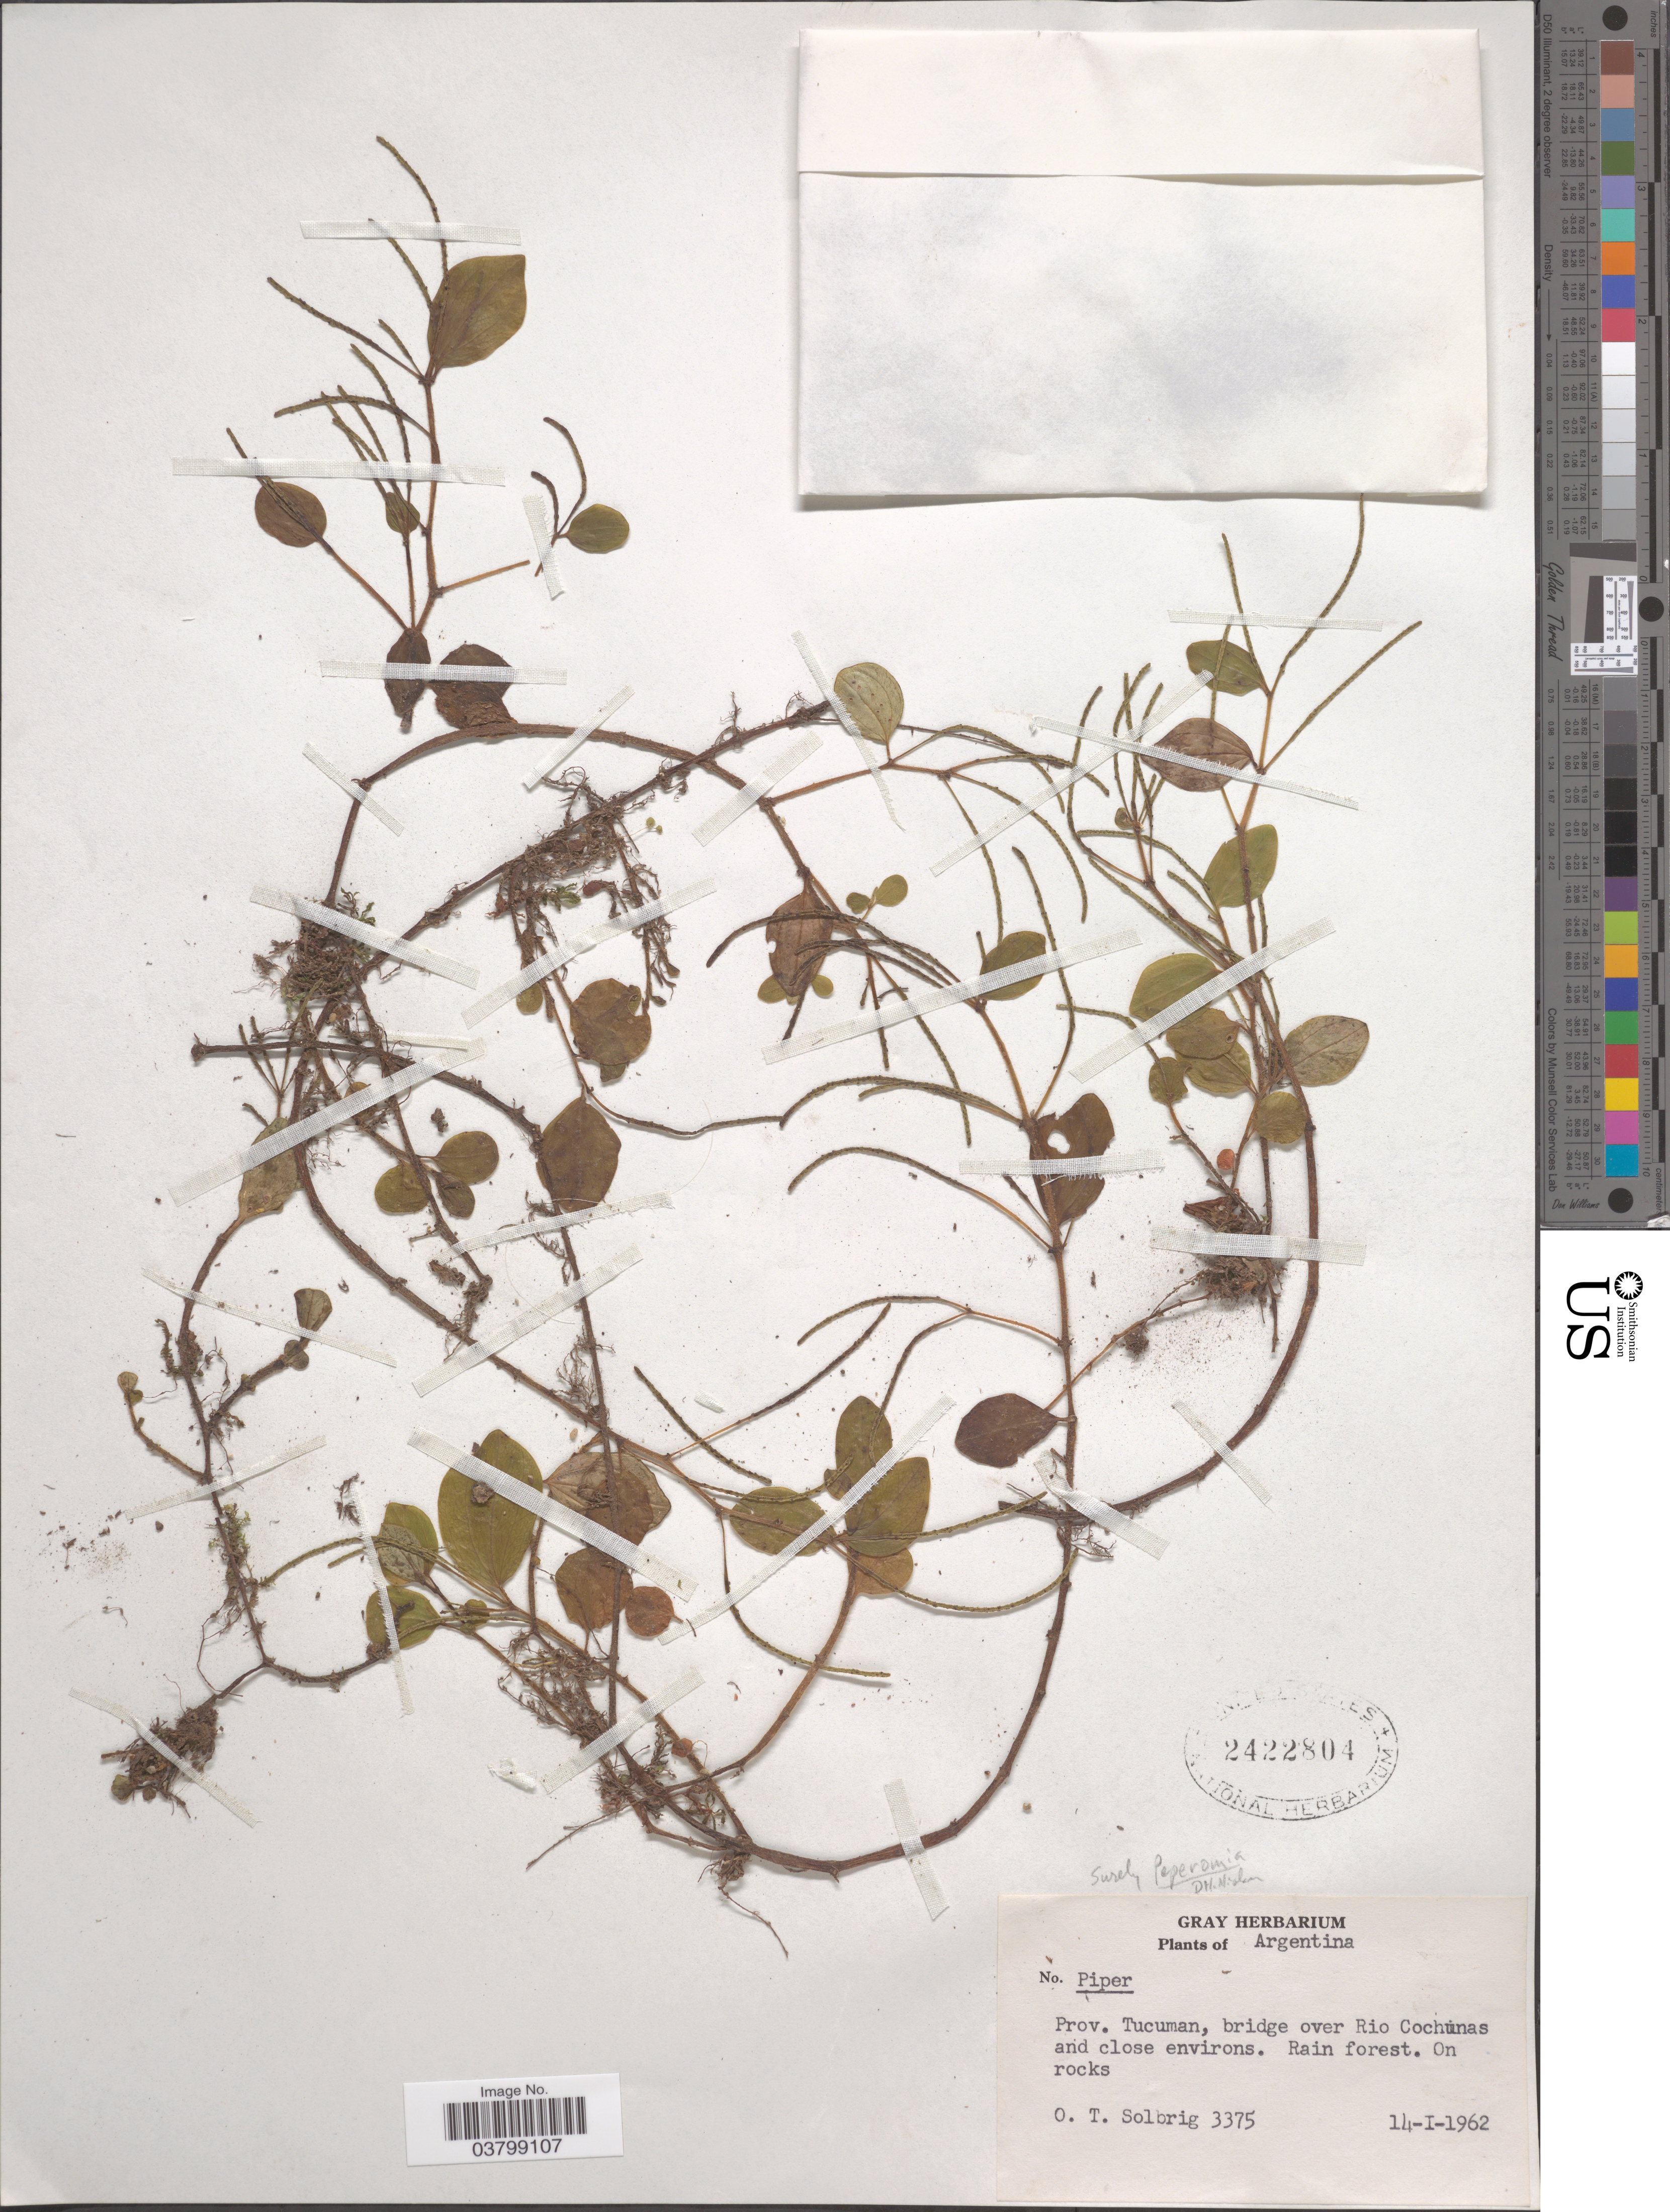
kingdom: Plantae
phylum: Tracheophyta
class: Magnoliopsida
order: Piperales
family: Piperaceae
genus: Peperomia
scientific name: Peperomia sp.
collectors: O. T. Solbrig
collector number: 3375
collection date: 1962-01-14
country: Argentina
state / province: Tucuman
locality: Bridge over Rio Cochunas and close environs. Rain forest. On rocks.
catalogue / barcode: US 2422804